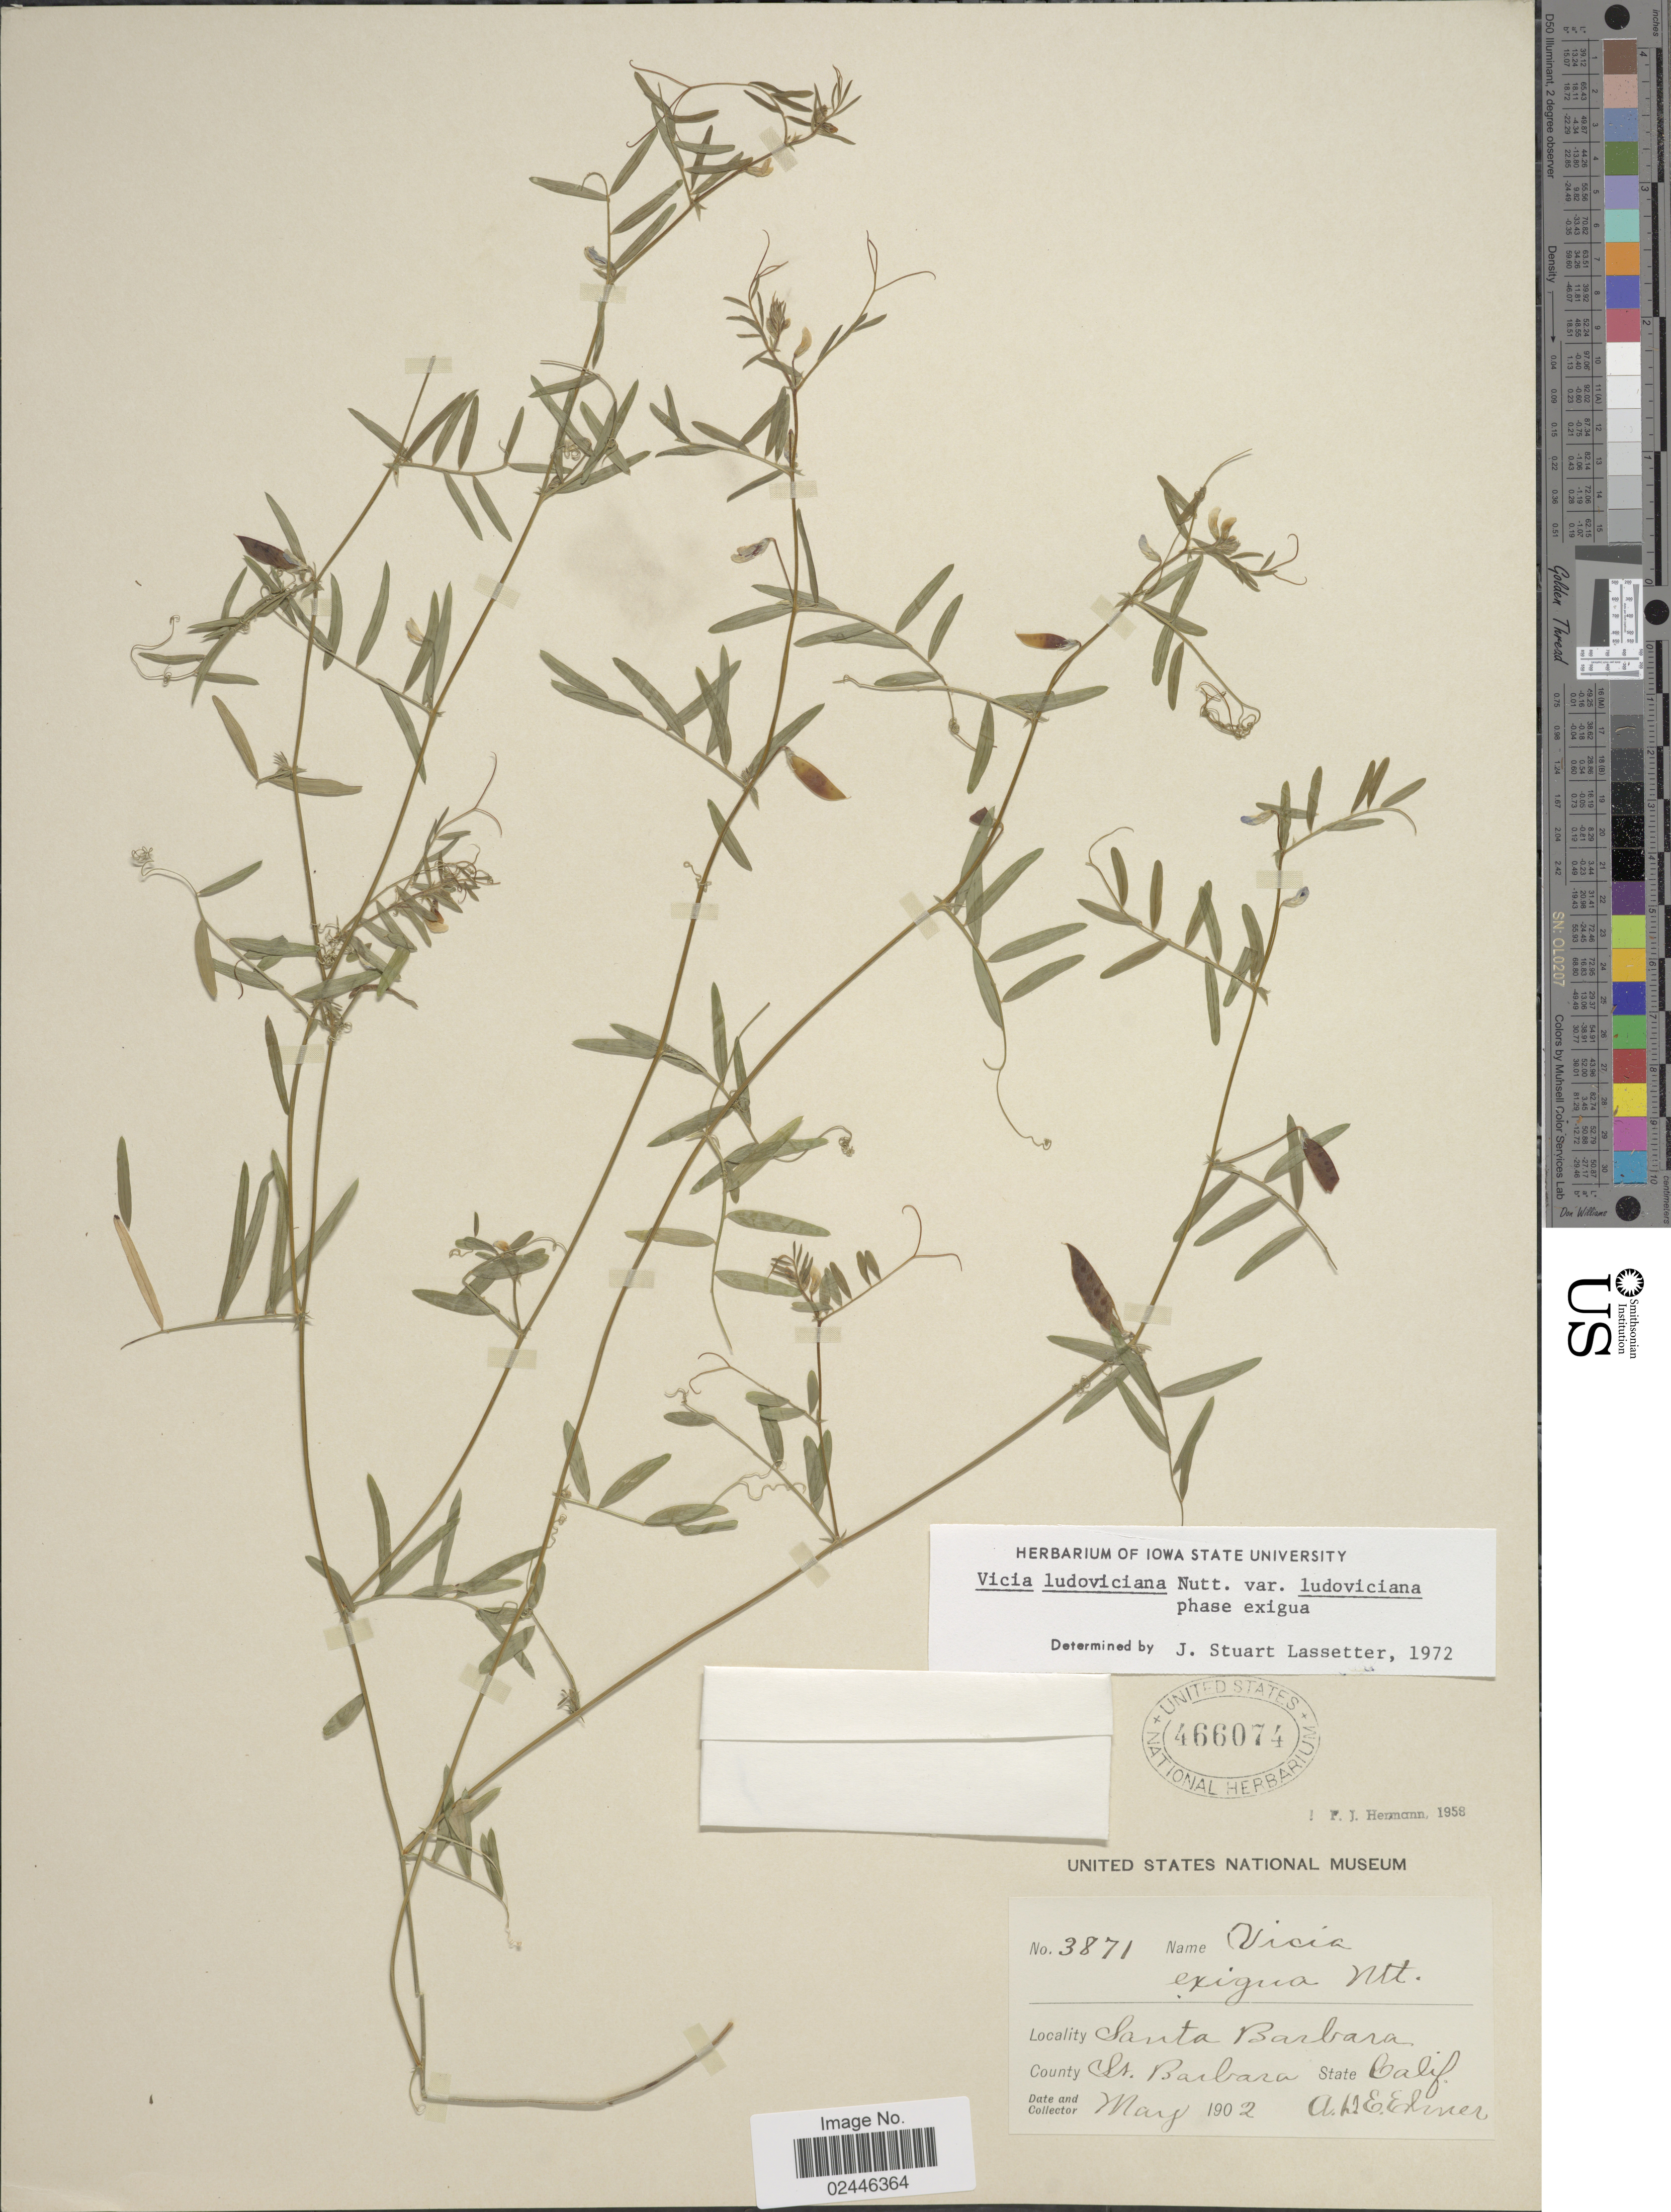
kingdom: Plantae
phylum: Tracheophyta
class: Magnoliopsida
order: Fabales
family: Fabaceae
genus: Vicia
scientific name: Vicia ludoviciana var. ludoviciana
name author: Nutt. ex Torr. & A. Gray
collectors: A. D. E. Elmer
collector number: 3871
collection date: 1902-05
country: United States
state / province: California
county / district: Santa Barbara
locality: Santa Barbara, County St Barbara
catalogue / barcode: US 466074